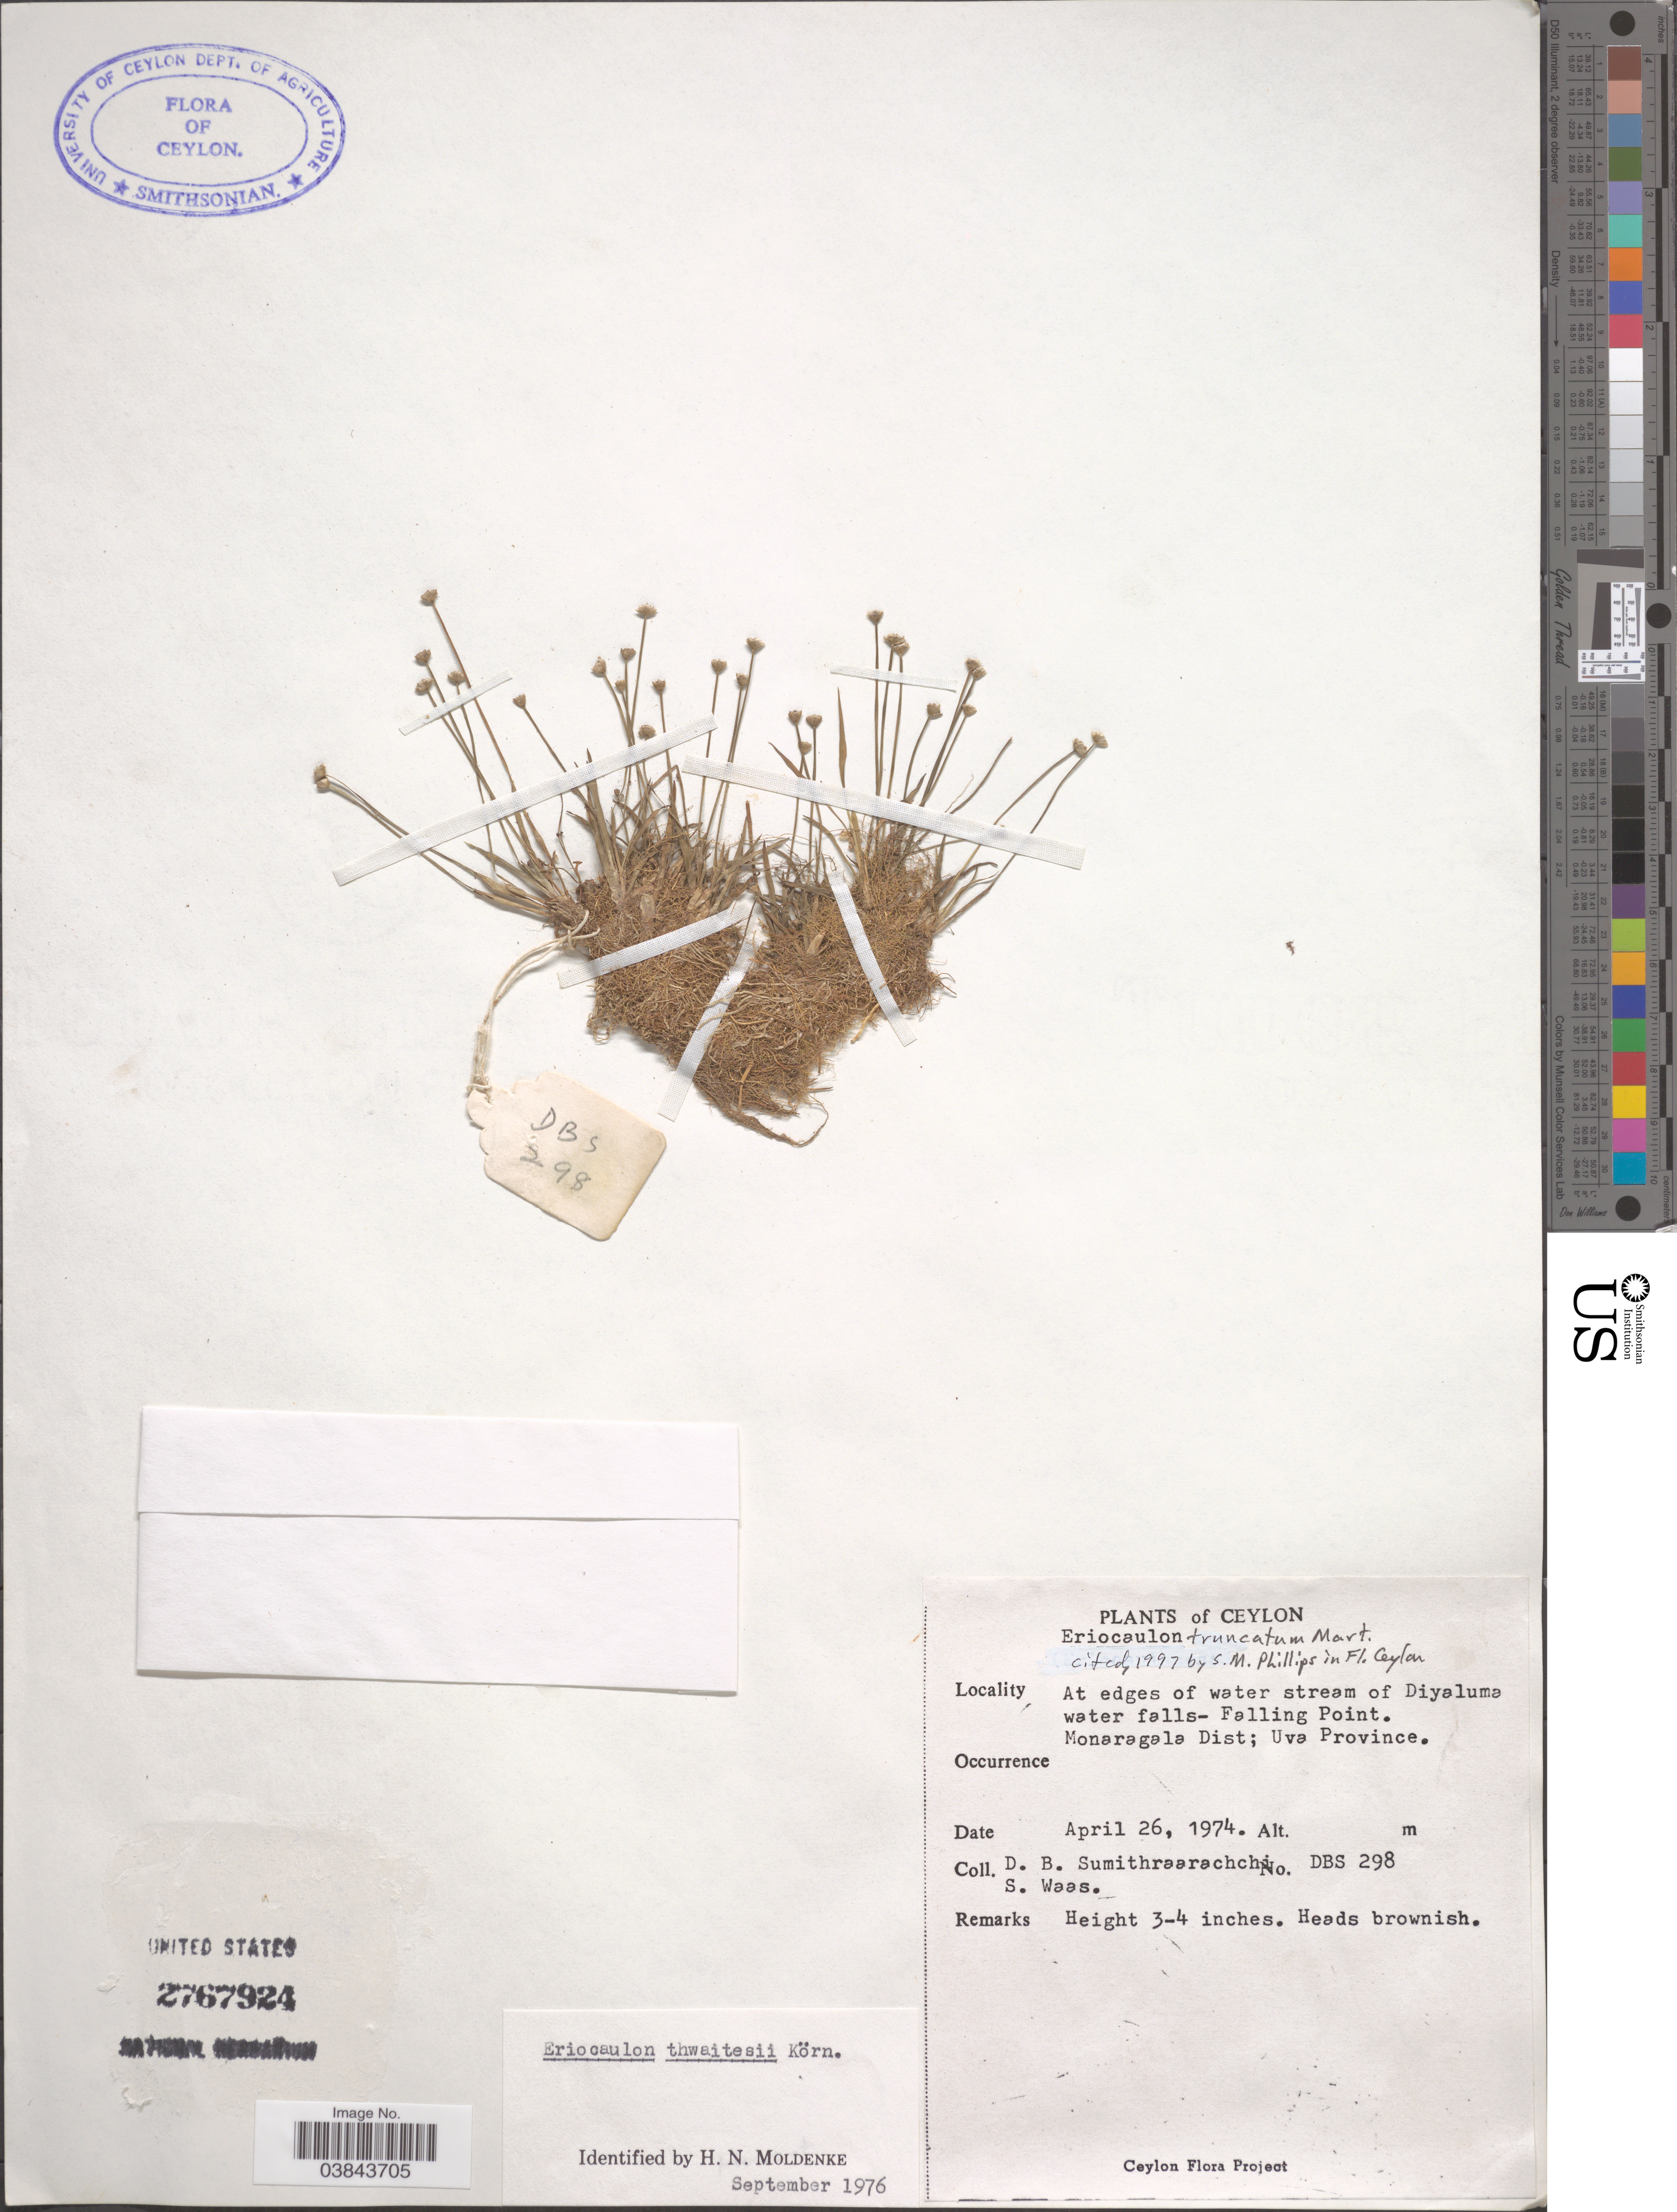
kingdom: Plantae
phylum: Tracheophyta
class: Liliopsida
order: Poales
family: Eriocaulaceae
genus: Eriocaulon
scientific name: Eriocaulon truncatum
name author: Buch.-Ham. ex Mart.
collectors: D. B. Sumithraarachchi & S. Waas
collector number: DBS298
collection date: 1974-04-26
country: Sri Lanka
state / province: Uva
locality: Ceylon. At edges of water stream of Diyaluma water falls- Falling Point. Monaragala Dist; Uva Province.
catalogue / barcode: US 2767924